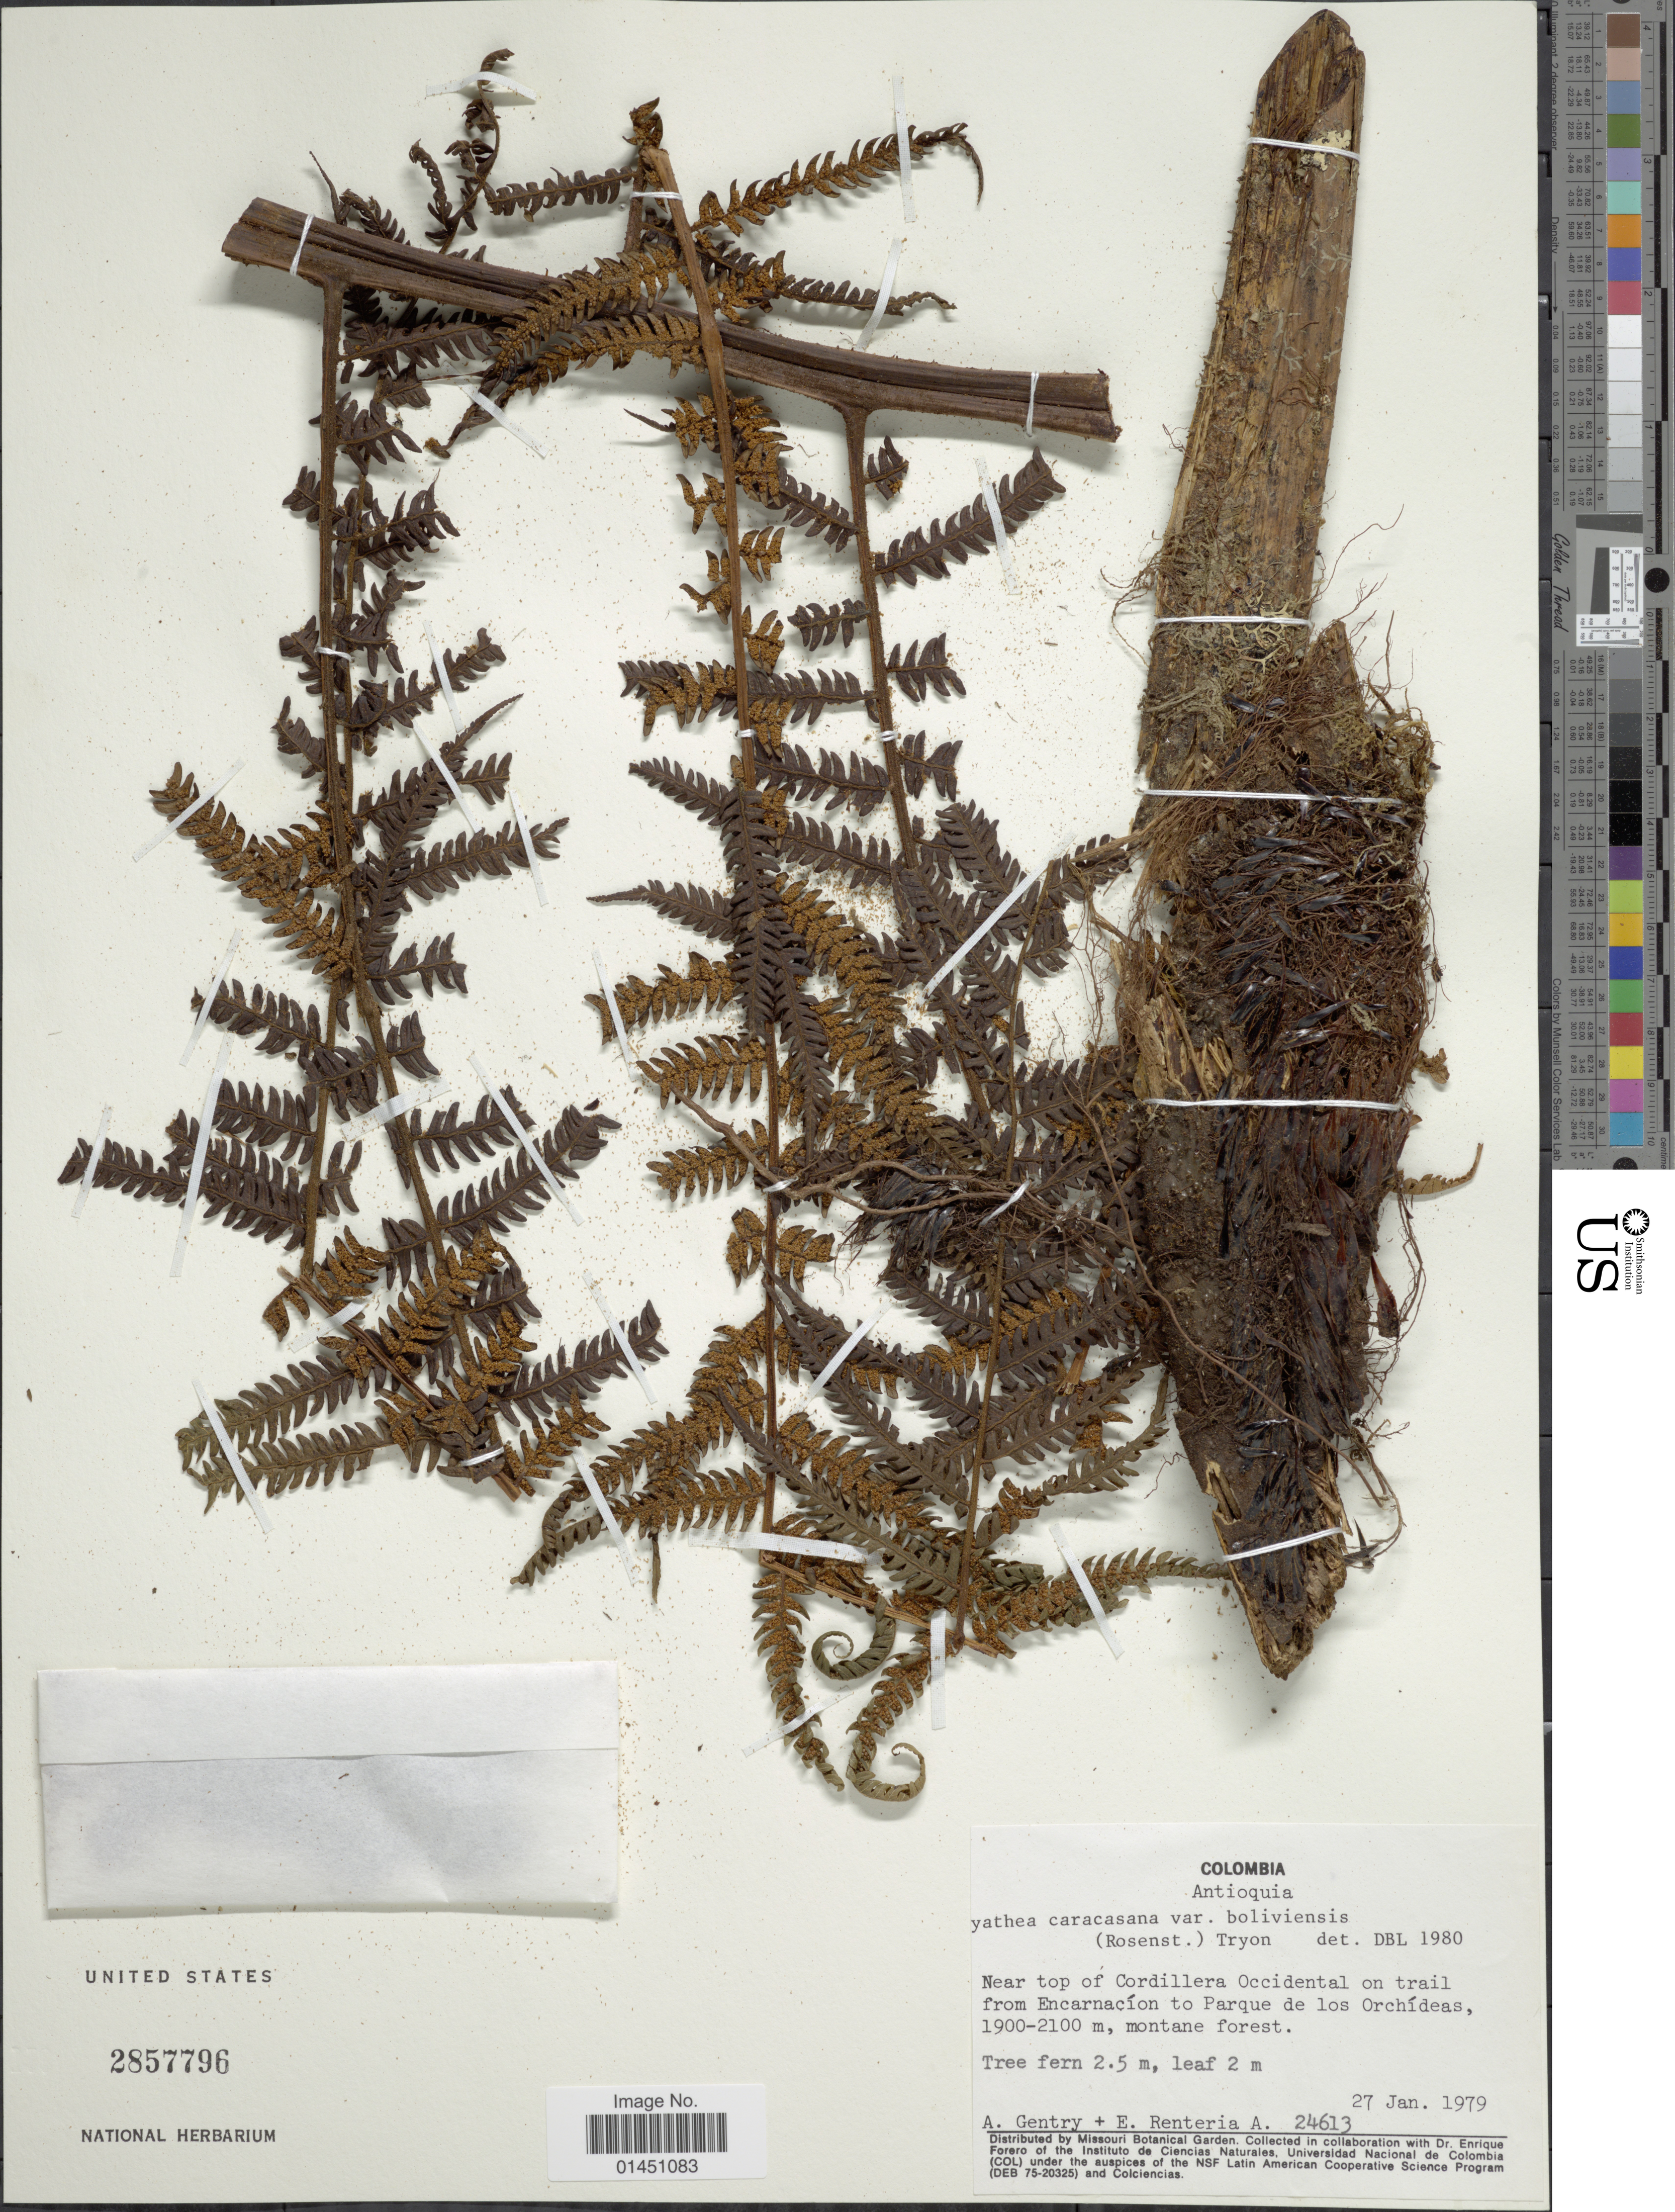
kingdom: Plantae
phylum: Tracheophyta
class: Polypodiopsida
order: Cyatheales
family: Cyatheaceae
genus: Cyathea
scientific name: Cyathea caracasana var. boliviensis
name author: (Rosenst.) R.M. Tryon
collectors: A. H. Gentry & E. Renteria A.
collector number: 24613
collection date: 1979-01-27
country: Colombia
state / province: Antioquia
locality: Near top of Cordillera Occidental on trail from Encarnacion to Parque de los Orchideas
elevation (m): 1900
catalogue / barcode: US 2857796